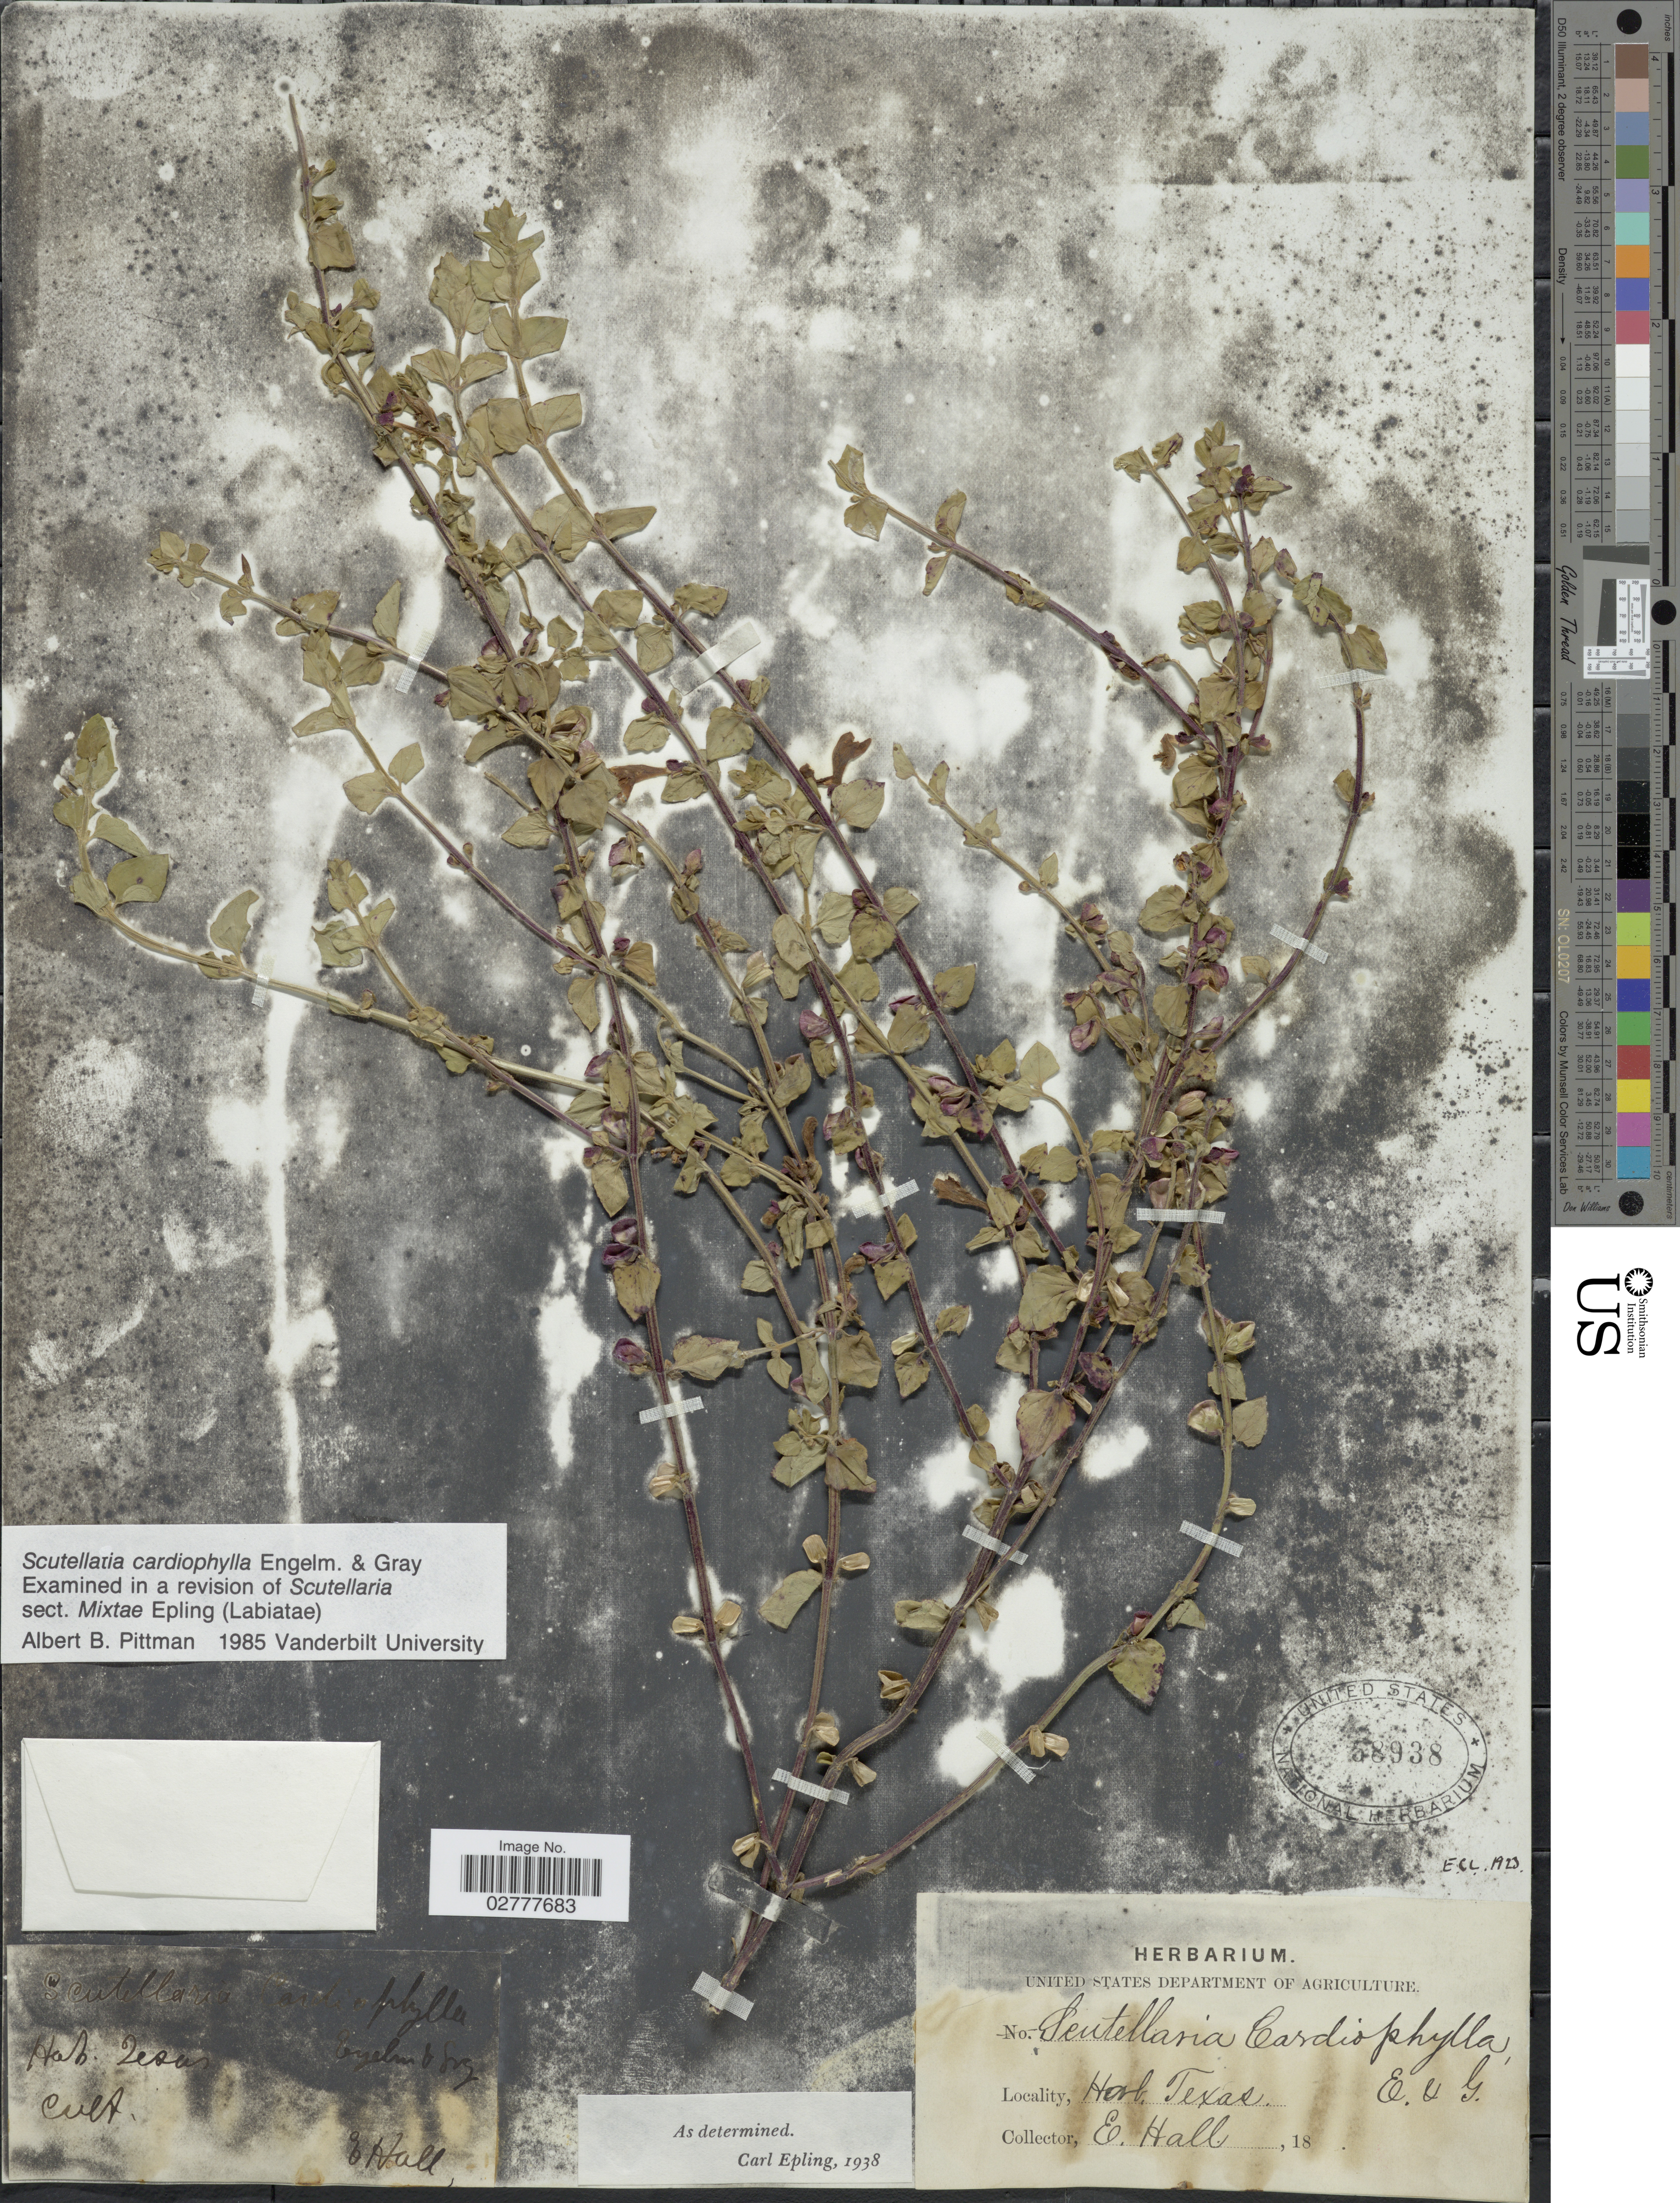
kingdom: Plantae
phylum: Tracheophyta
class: Magnoliopsida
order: Lamiales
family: Lamiaceae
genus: Scutellaria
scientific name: Scutellaria cardiophylla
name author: Engelm. & A. Gray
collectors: E. Hall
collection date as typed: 18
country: United States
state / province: Texas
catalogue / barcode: US 58938